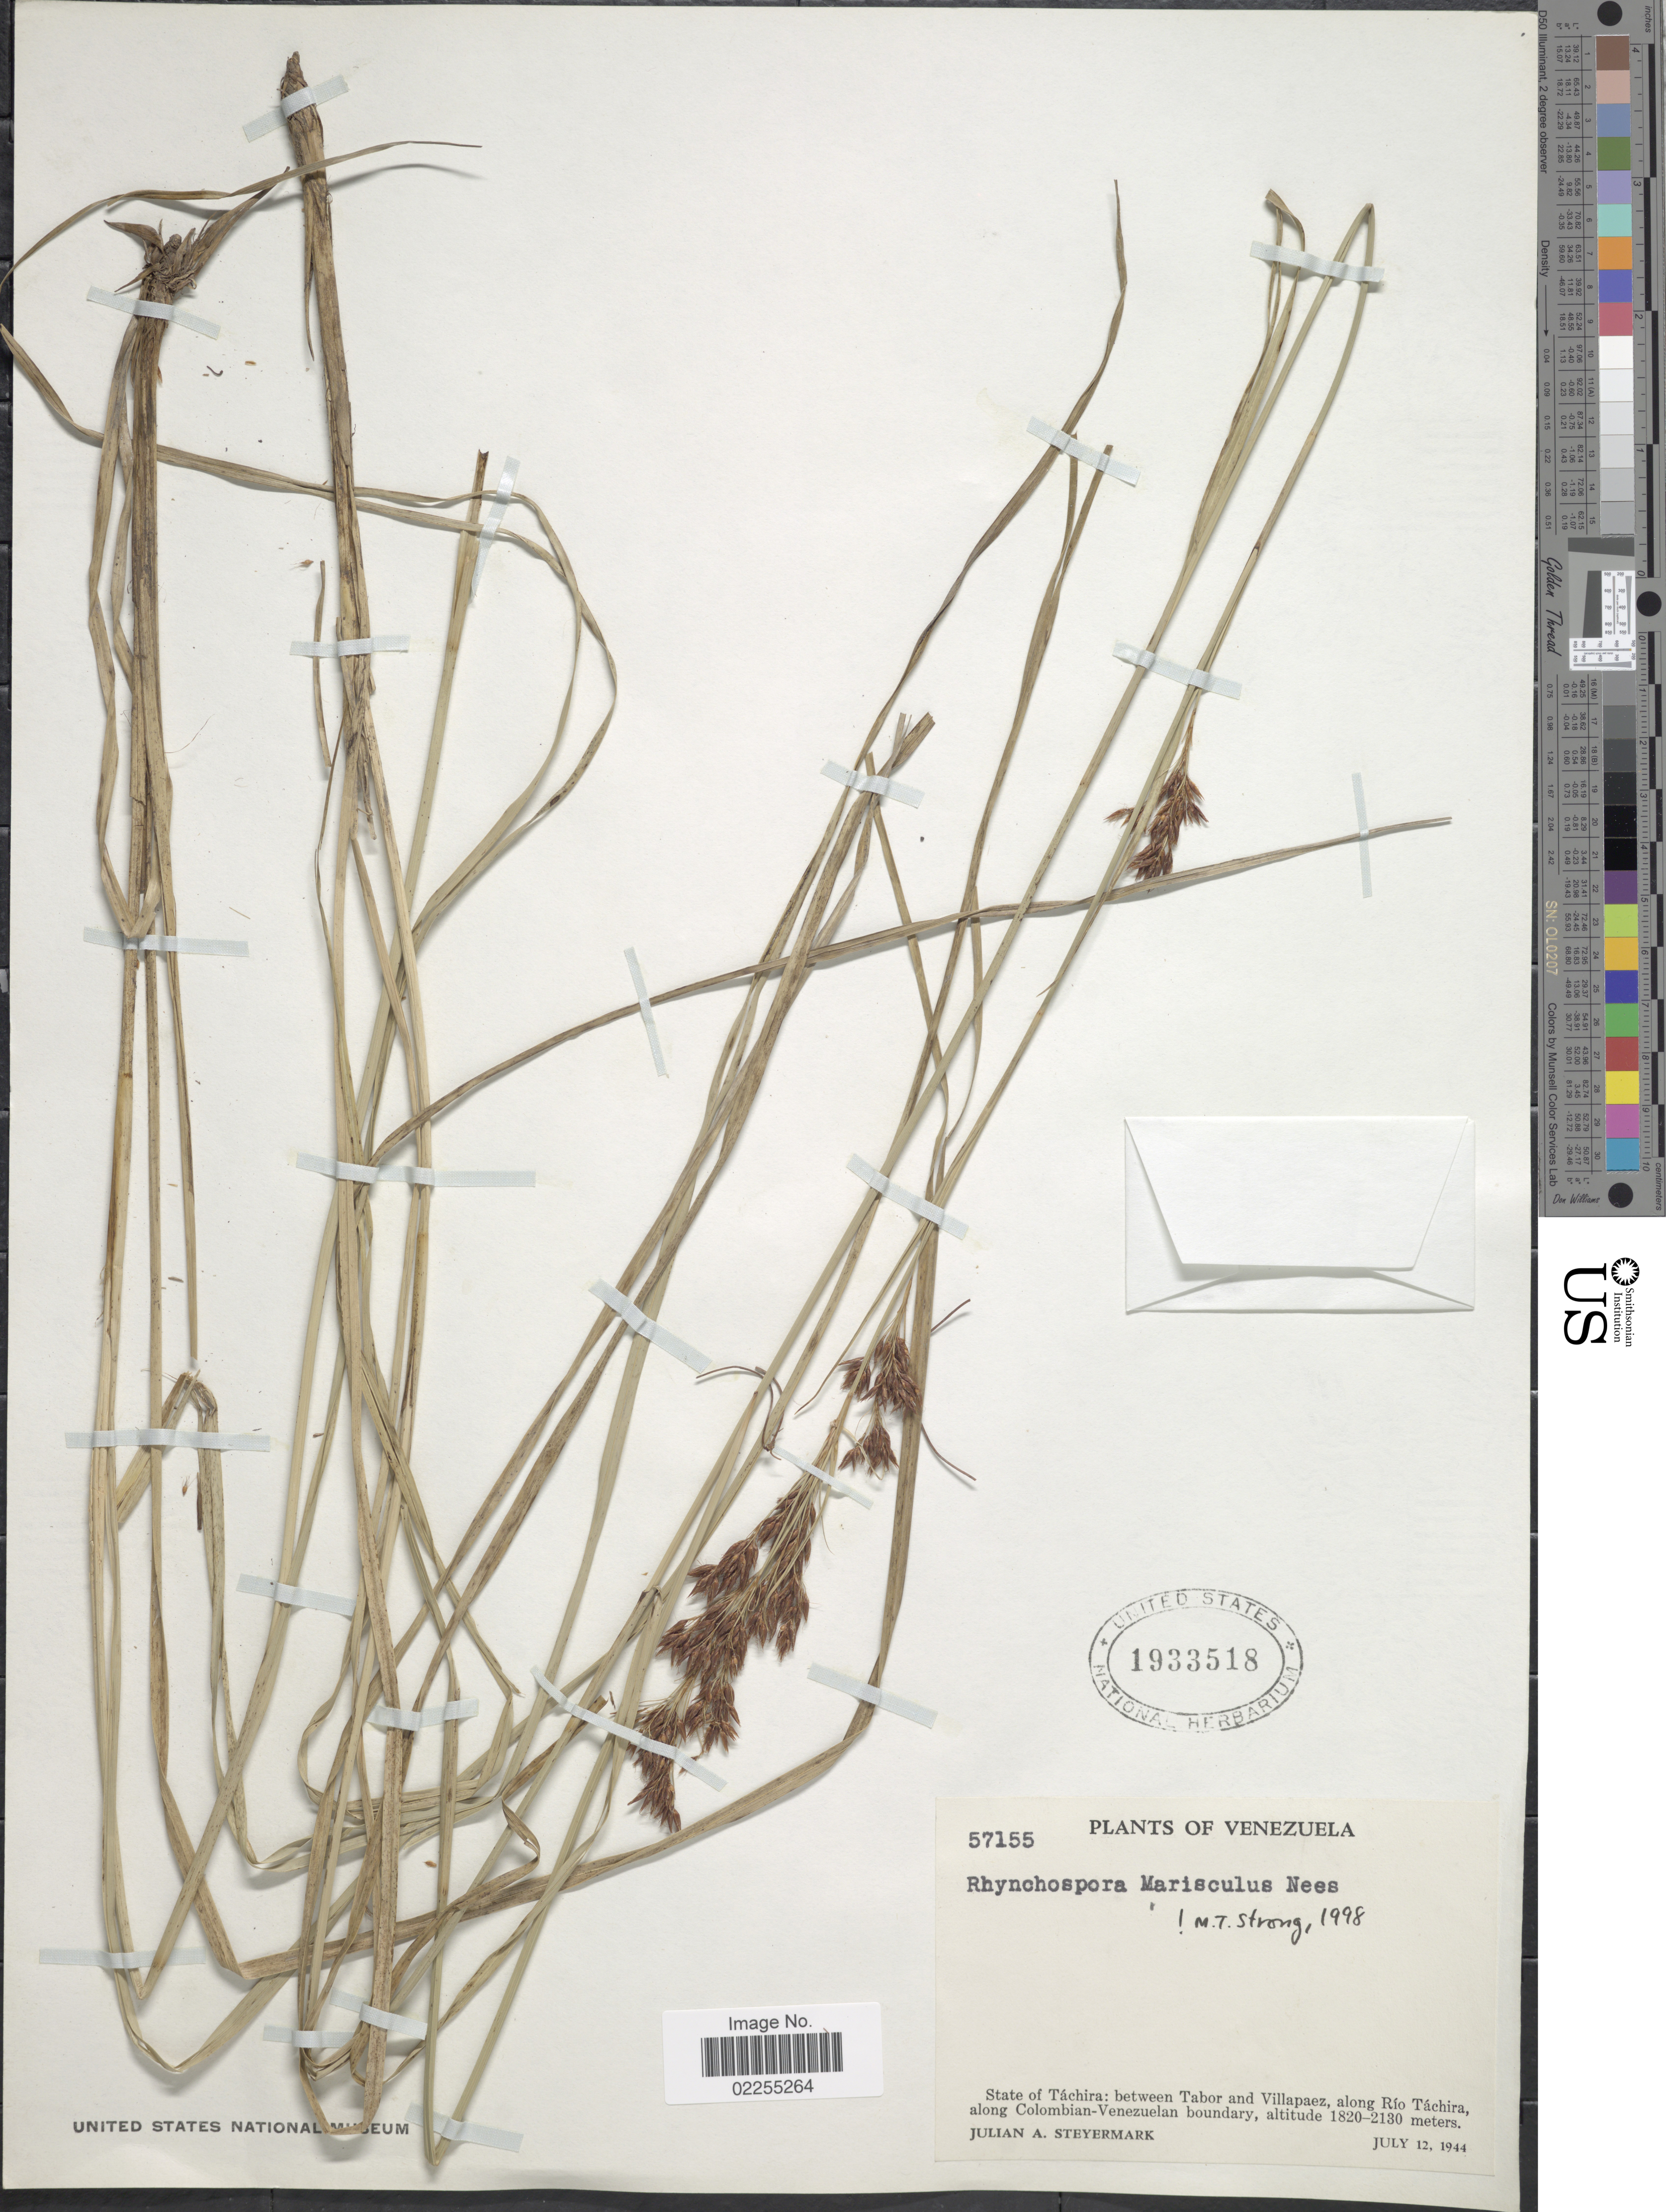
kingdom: Plantae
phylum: Tracheophyta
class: Liliopsida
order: Poales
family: Cyperaceae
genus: Rhynchospora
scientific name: Rhynchospora marisculus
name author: Lindl. & Nees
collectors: J. Steyermark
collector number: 57155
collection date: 1944-07-12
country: Venezuela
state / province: Tachira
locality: State of Tachira: between Tabor and Villapaez, along Rio Tachira, along Colombian-Venezuelan boundary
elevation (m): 1820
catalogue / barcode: US 1933518